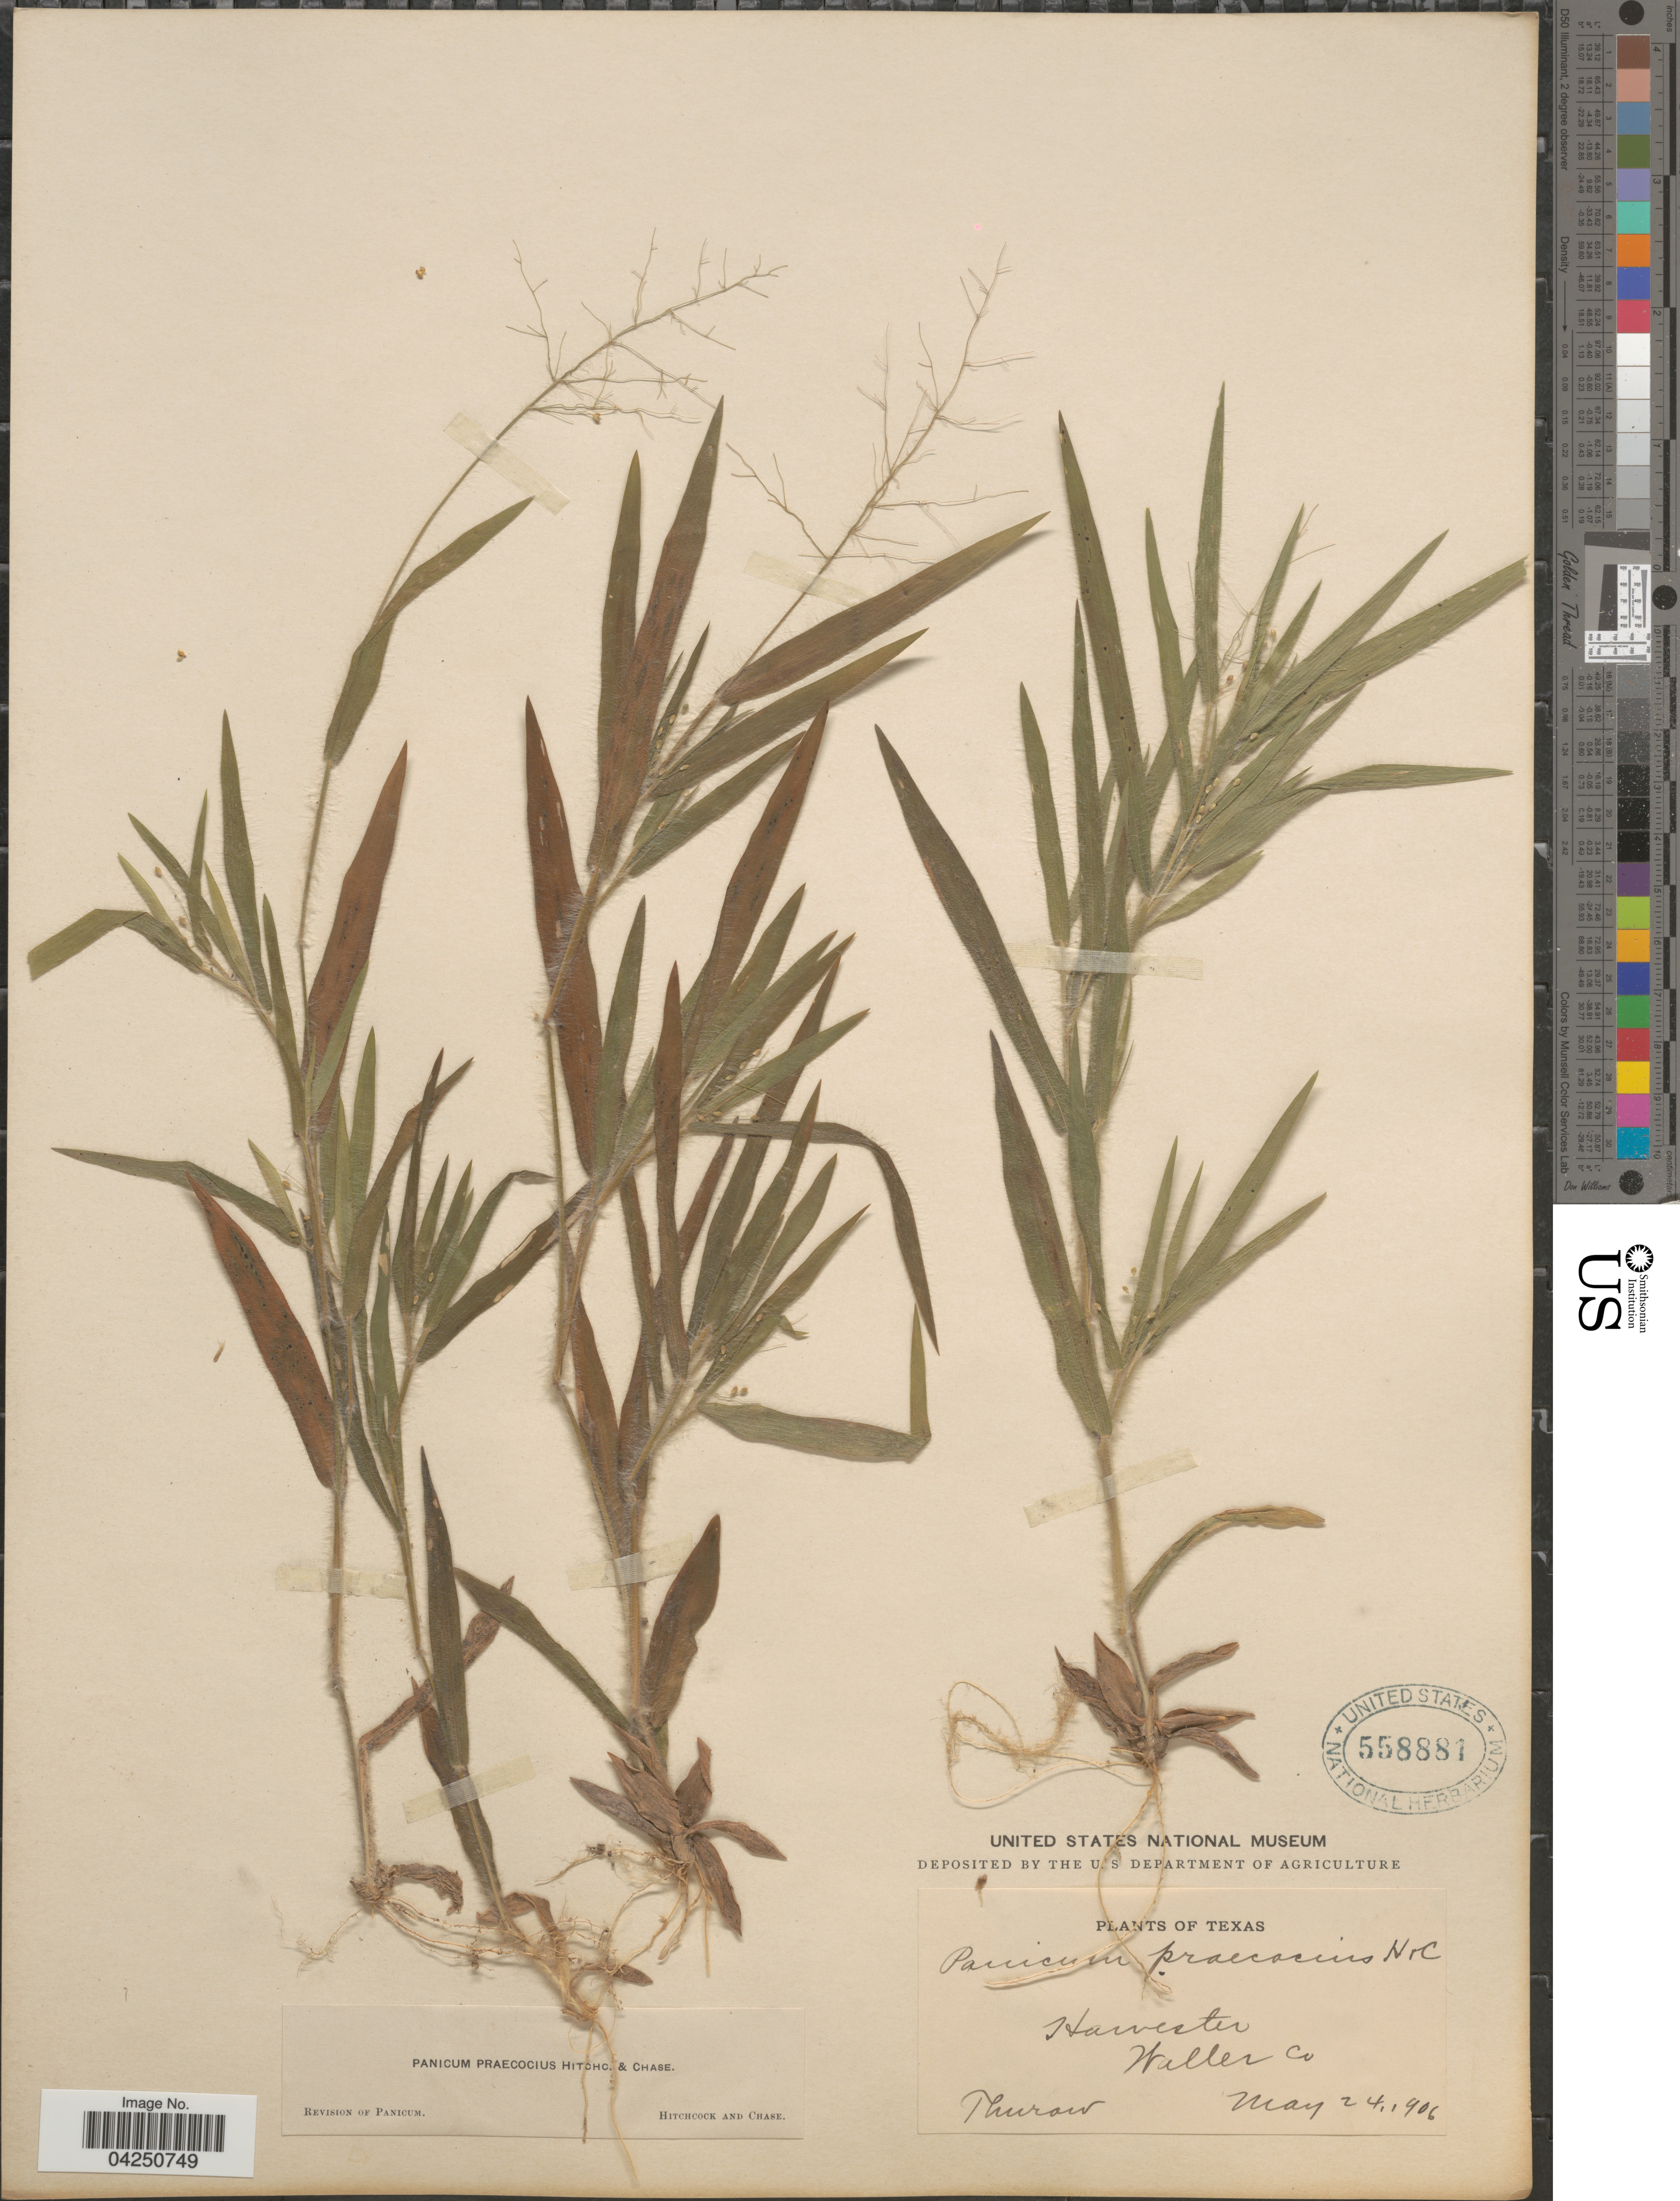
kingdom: Plantae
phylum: Tracheophyta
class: Liliopsida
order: Poales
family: Poaceae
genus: Dichanthelium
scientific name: Dichanthelium acuminatum var. acuminatum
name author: (Sw.) Gould & C.A. Clark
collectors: Thurow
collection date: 1906-05-24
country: United States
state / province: Texas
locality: Harvester. Waller Co.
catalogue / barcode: US 558881